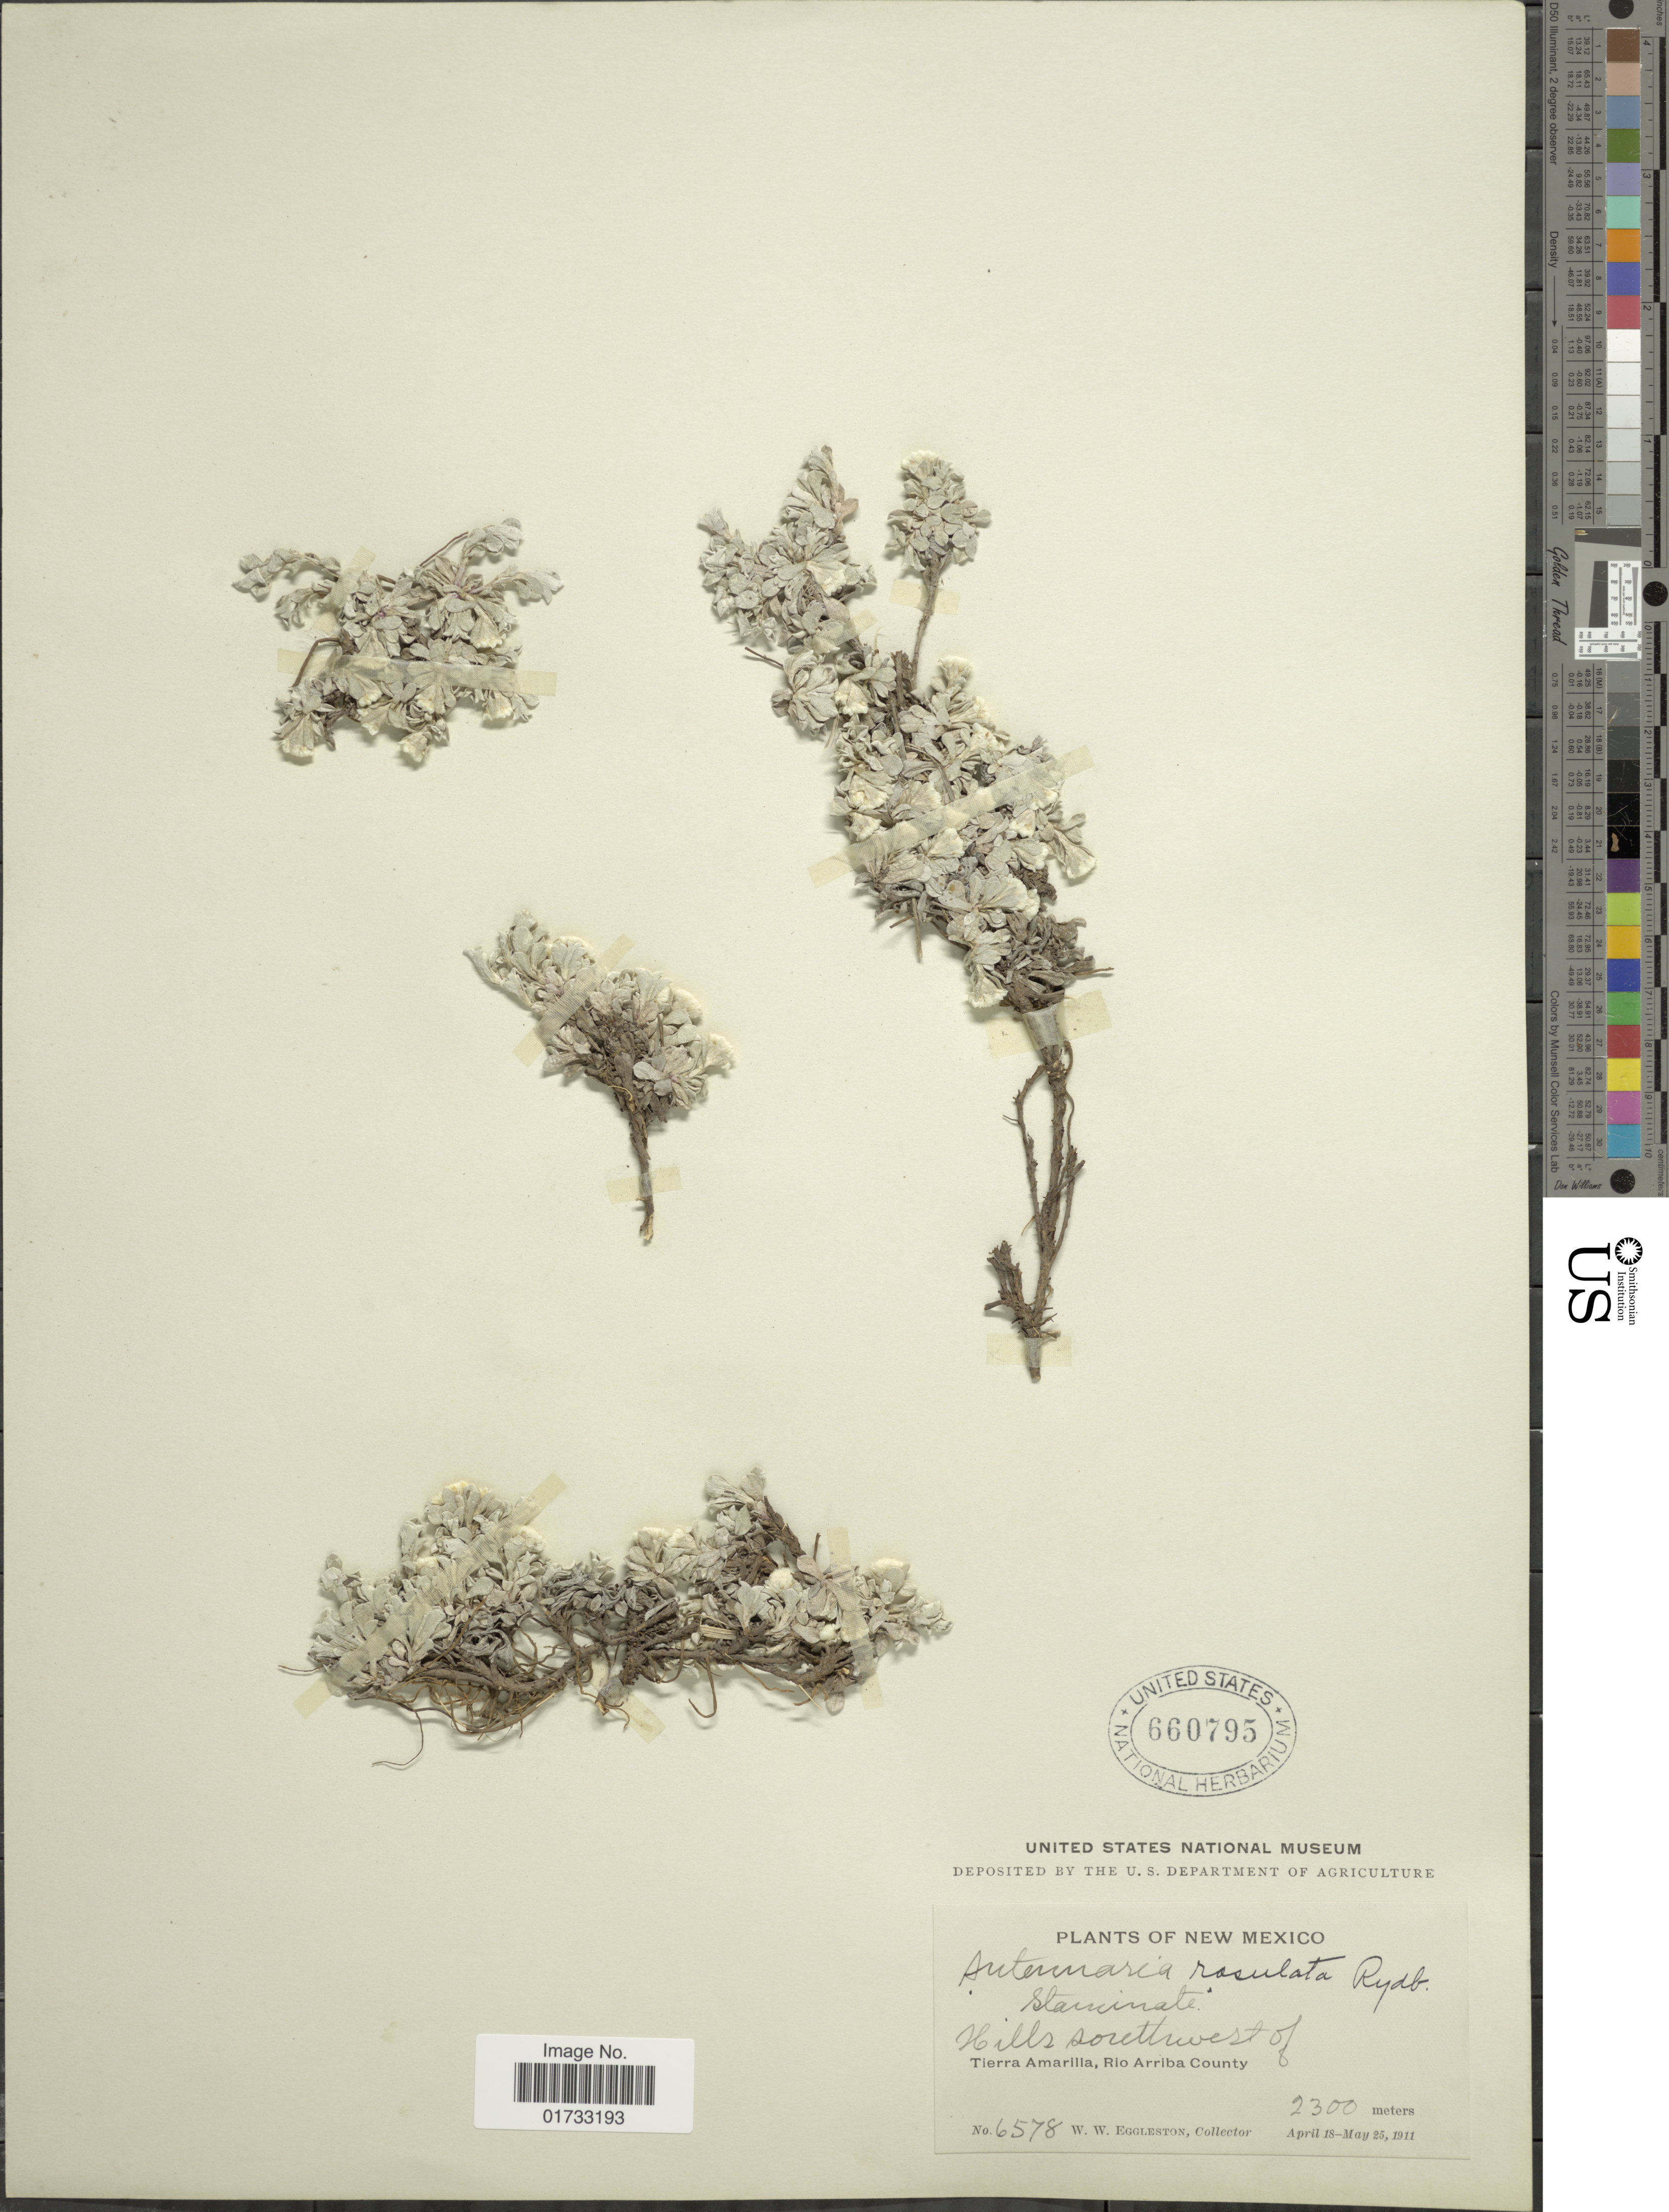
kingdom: Plantae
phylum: Tracheophyta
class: Magnoliopsida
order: Asterales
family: Asteraceae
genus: Antennaria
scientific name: Antennaria rosulata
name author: Rydb.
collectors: W. W. Eggleston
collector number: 6578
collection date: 1911-04-18/1911-05-25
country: United States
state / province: New Mexico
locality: Hills southwest of Tierra Amarilla, Rio Arriba County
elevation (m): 2300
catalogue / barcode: US 660795